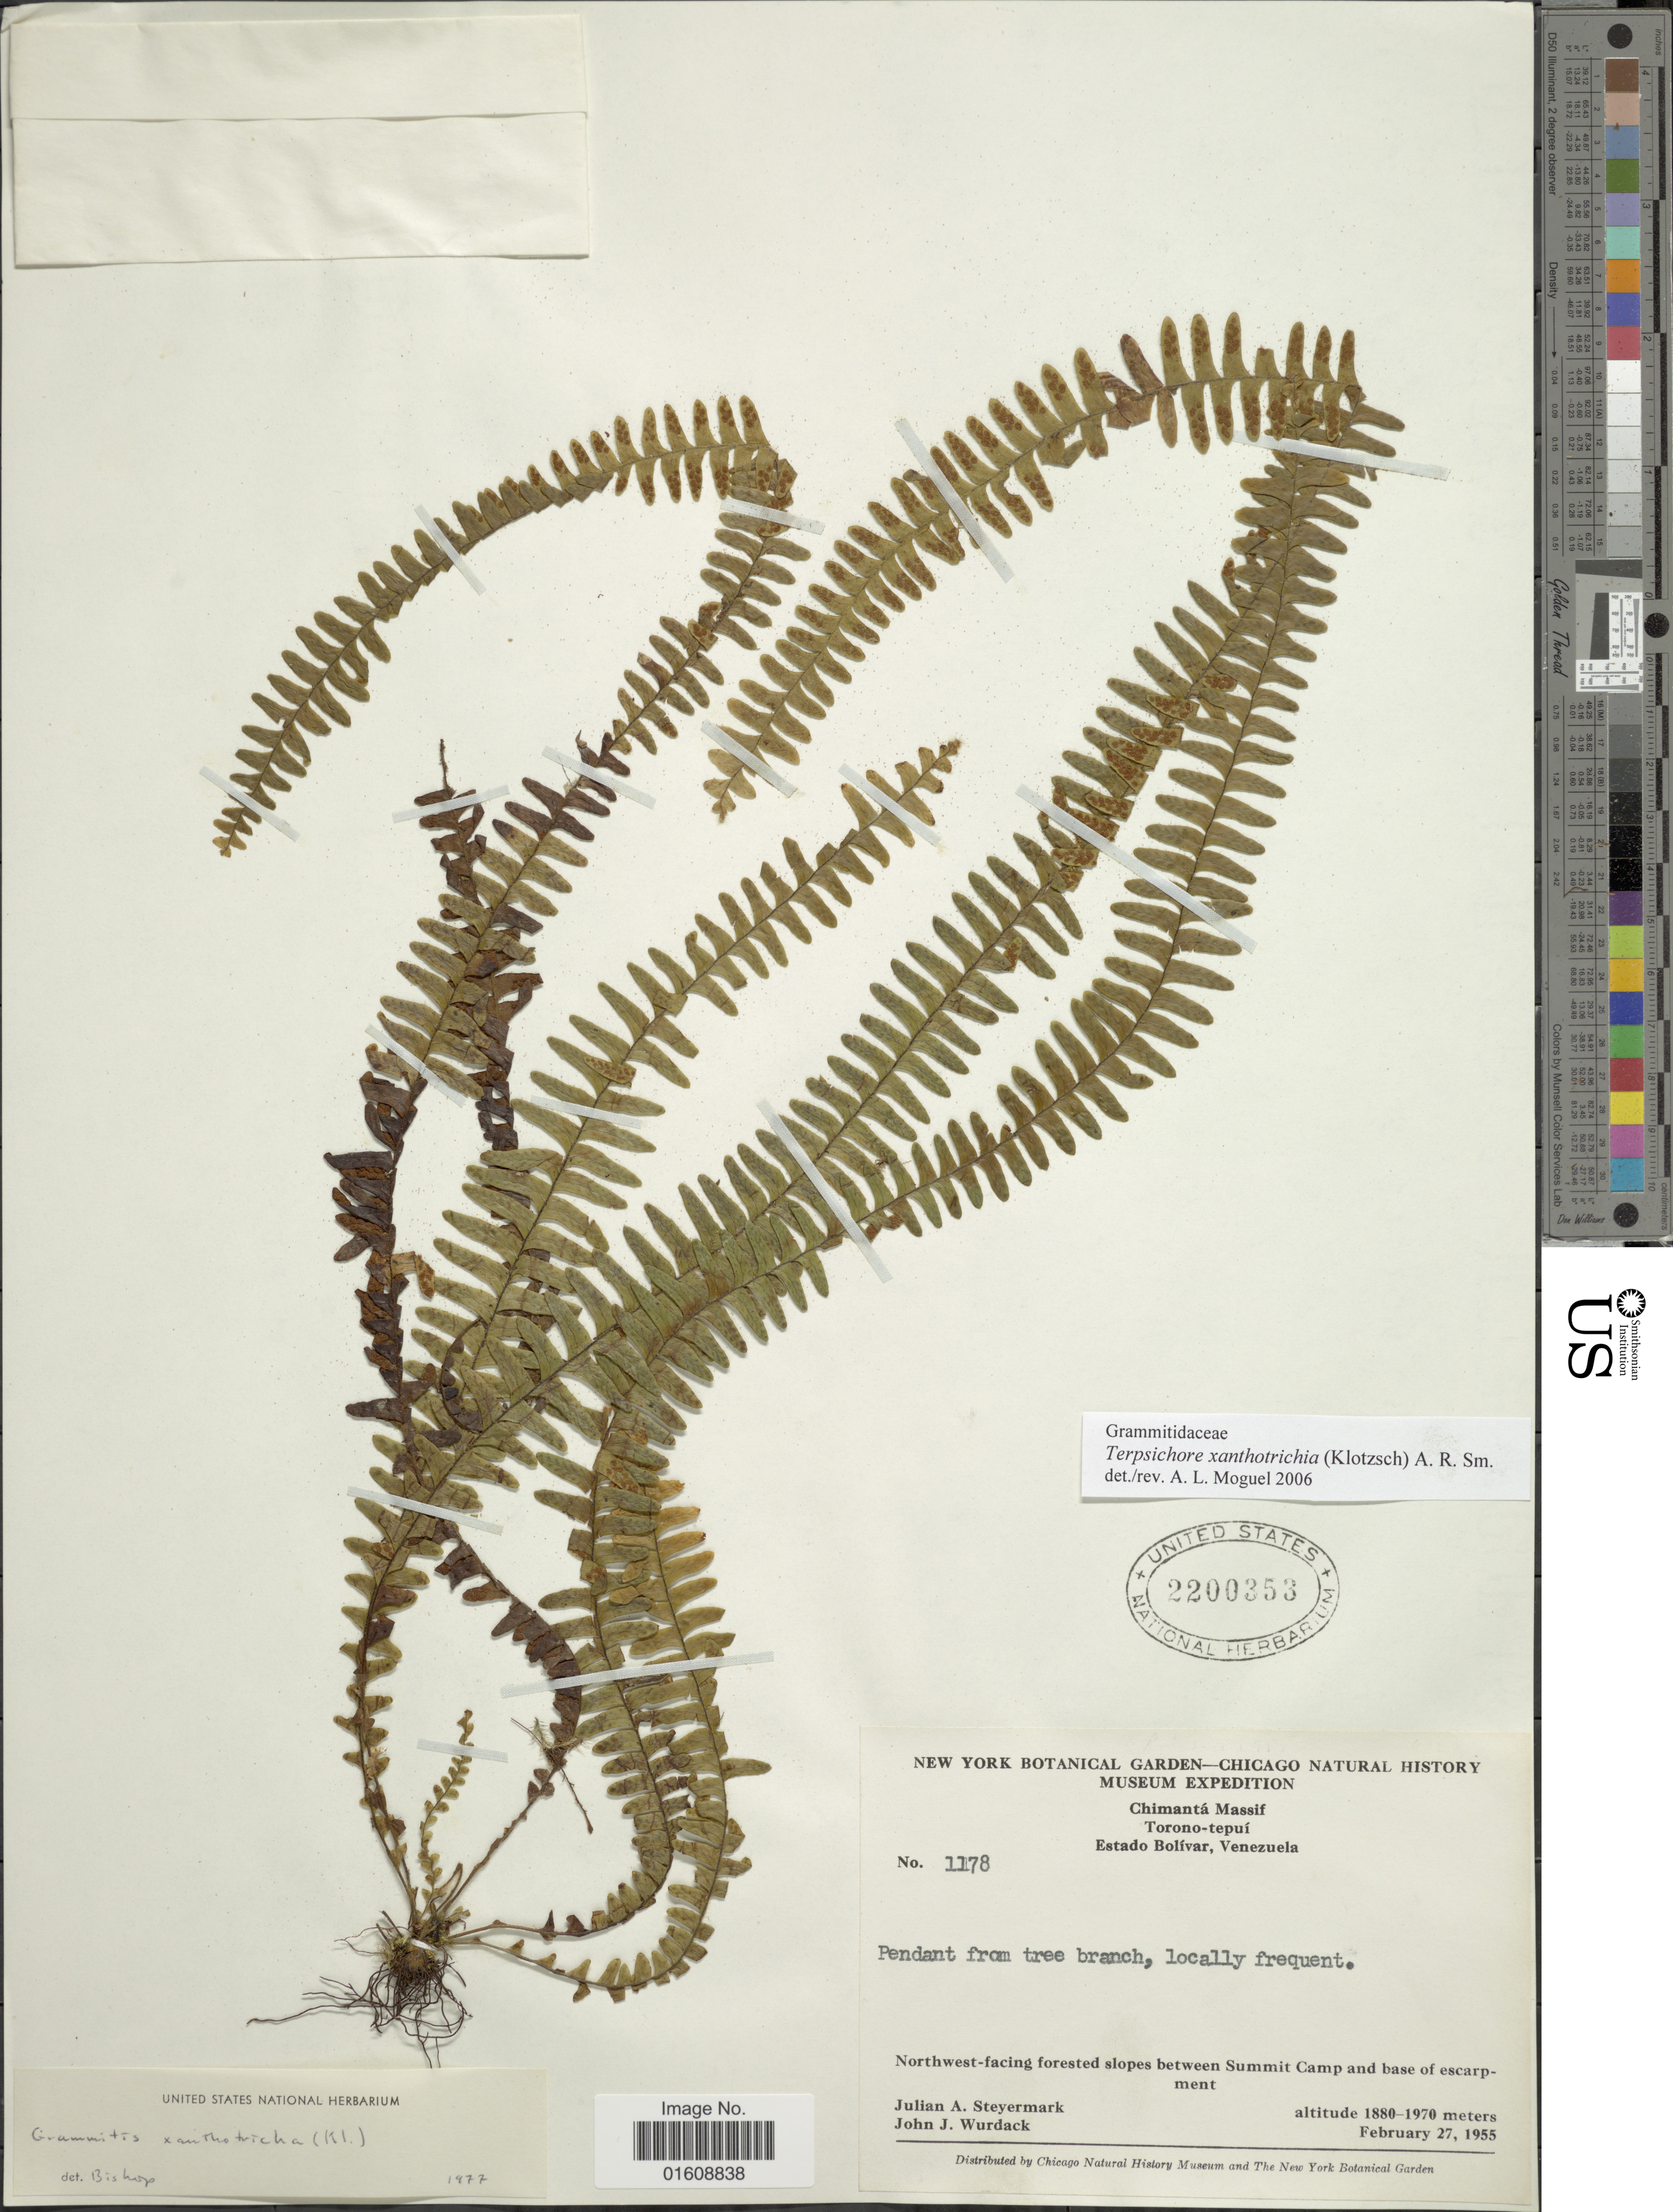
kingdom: Plantae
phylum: Tracheophyta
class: Polypodiopsida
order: Polypodiales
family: Polypodiaceae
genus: Alansmia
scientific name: Alansmia xanthotrichia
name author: (Klotzsch) Moguel & M. Kessler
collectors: J. Steyermark & J. J. Wurdack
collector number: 1178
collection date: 1955-02-27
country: Venezuela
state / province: Bolivar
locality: Chimanta Massíf. Torono-tepuí. Northwest-facing forested slopes between Summit Camp and base of escarpment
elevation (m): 1880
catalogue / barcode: US 2200353